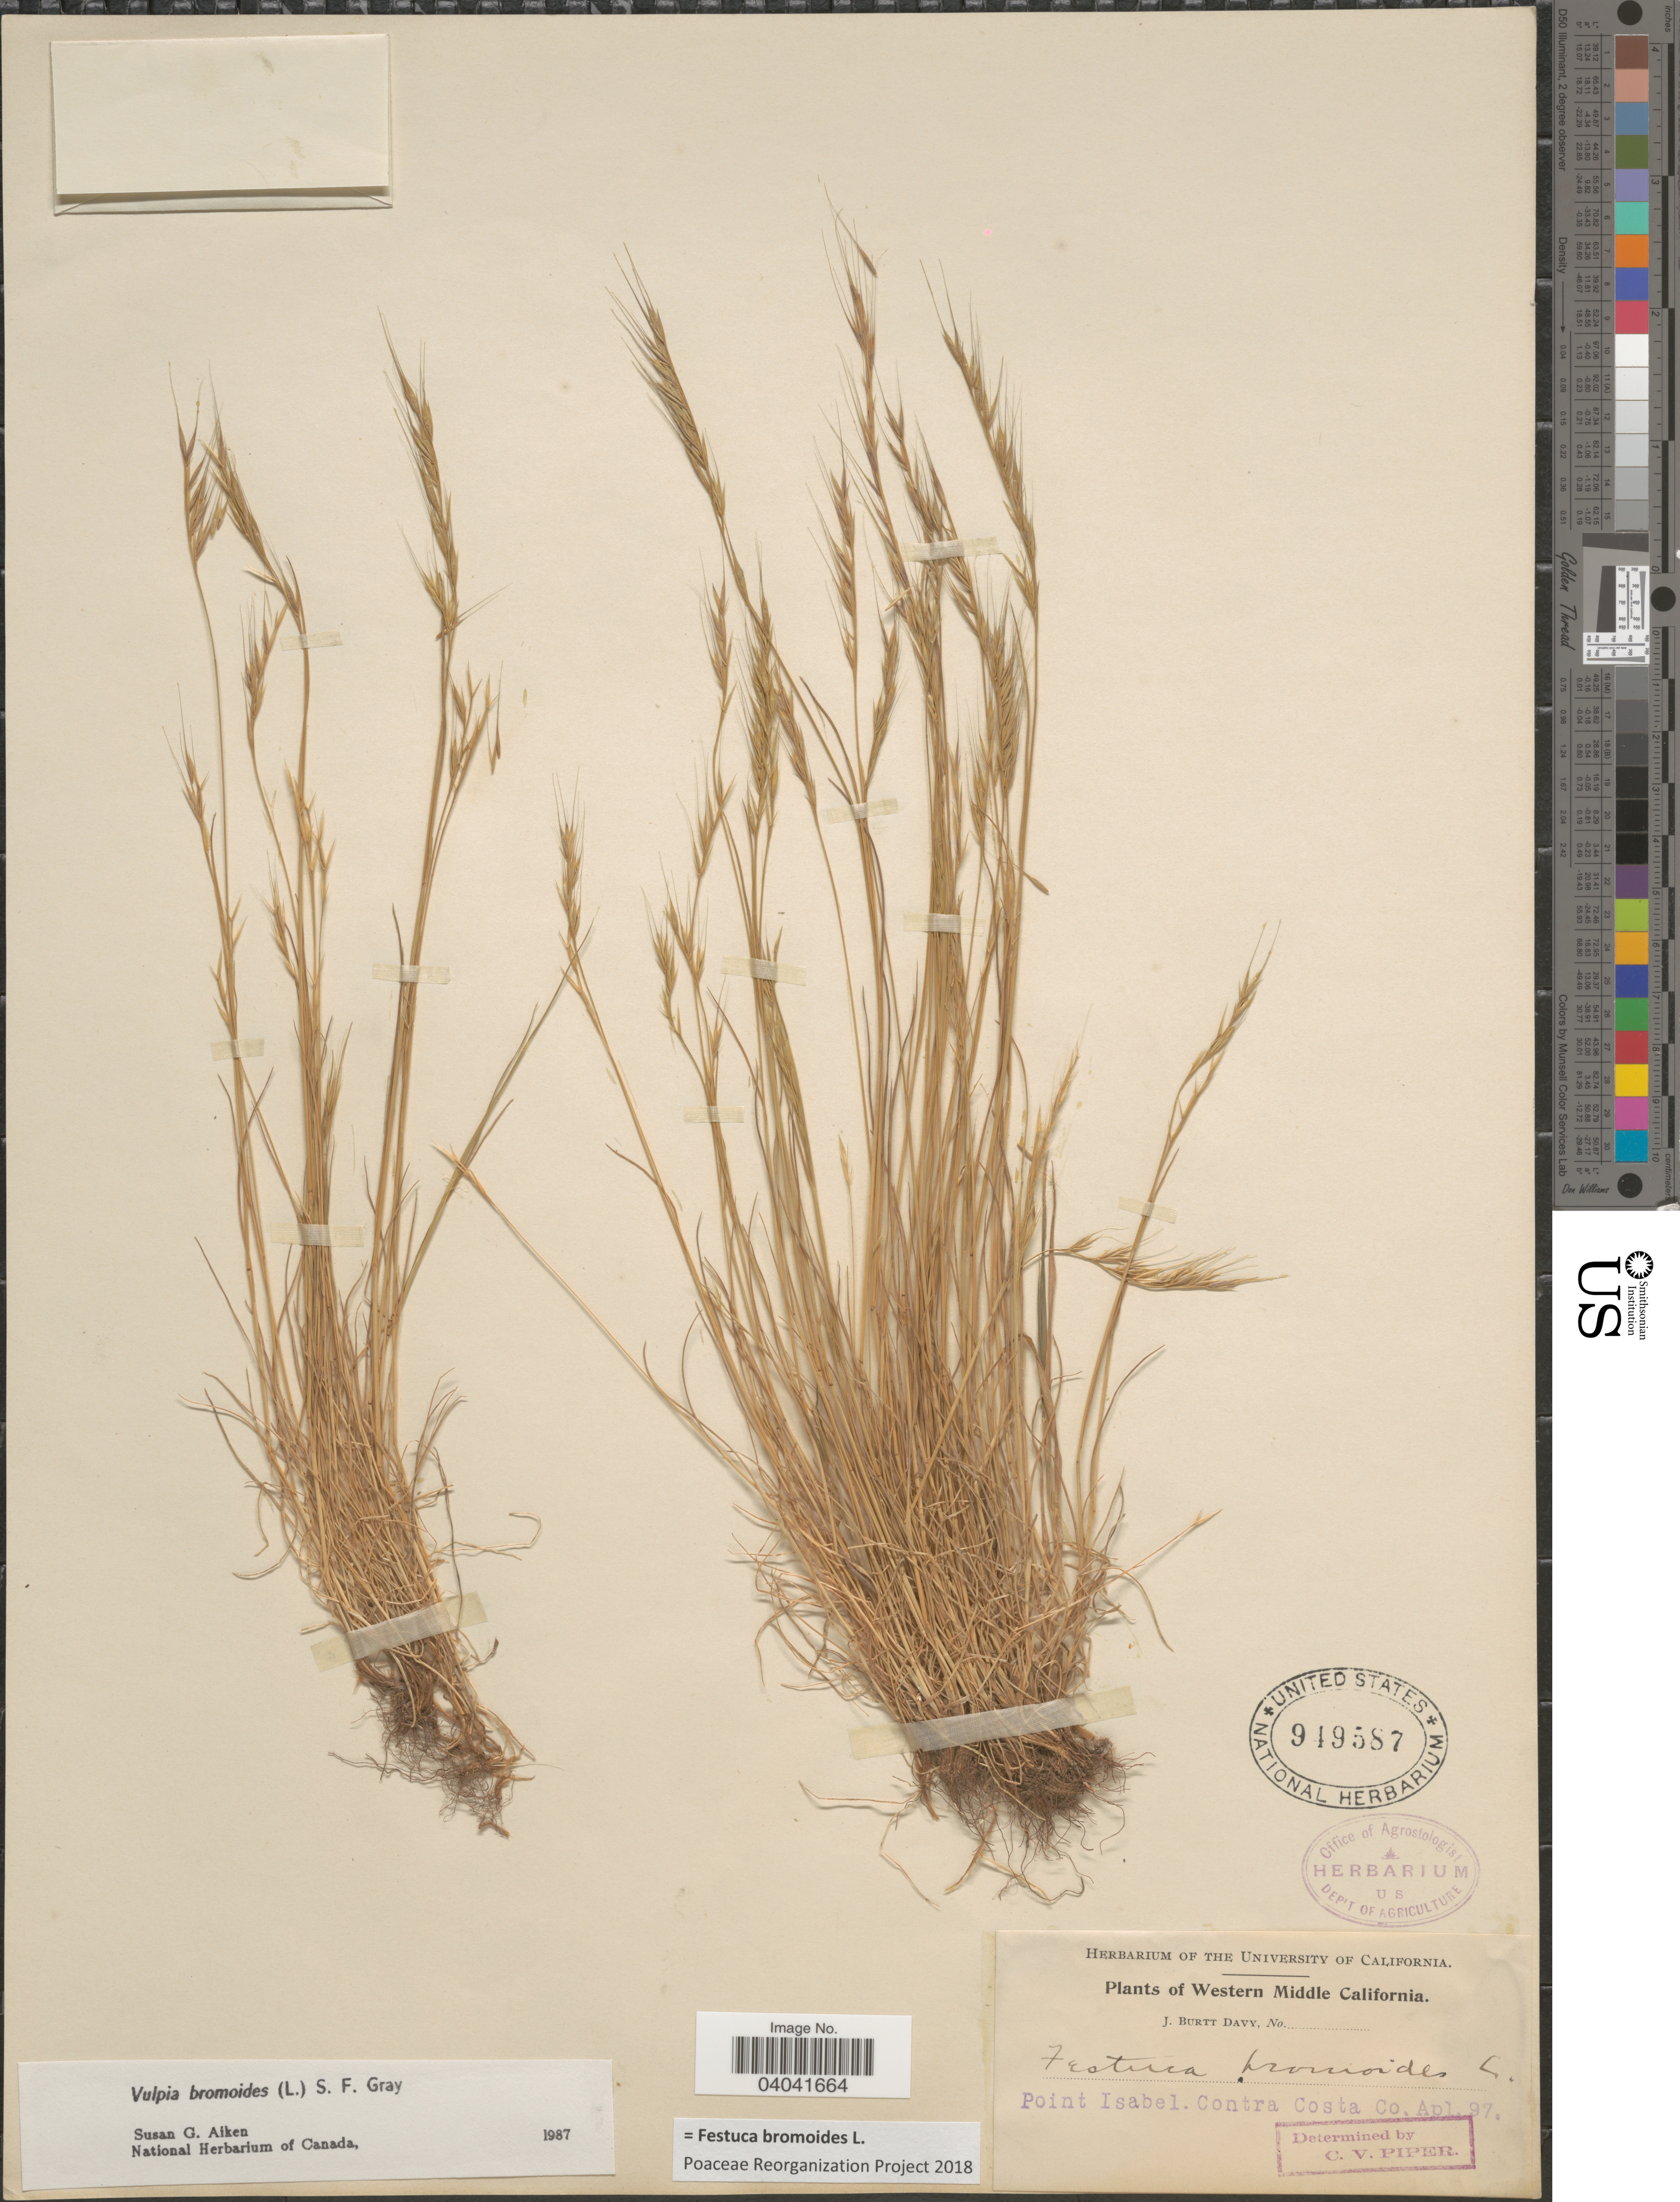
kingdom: Plantae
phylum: Tracheophyta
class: Liliopsida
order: Poales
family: Poaceae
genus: Festuca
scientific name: Festuca bromoides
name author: L.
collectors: J. Burtt Davy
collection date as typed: Transcribed d/m/y: /4/97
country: United States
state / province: California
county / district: Contra Costa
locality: Western Middle California. Point Isabel. Contra Costa Co.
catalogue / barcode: US 949587